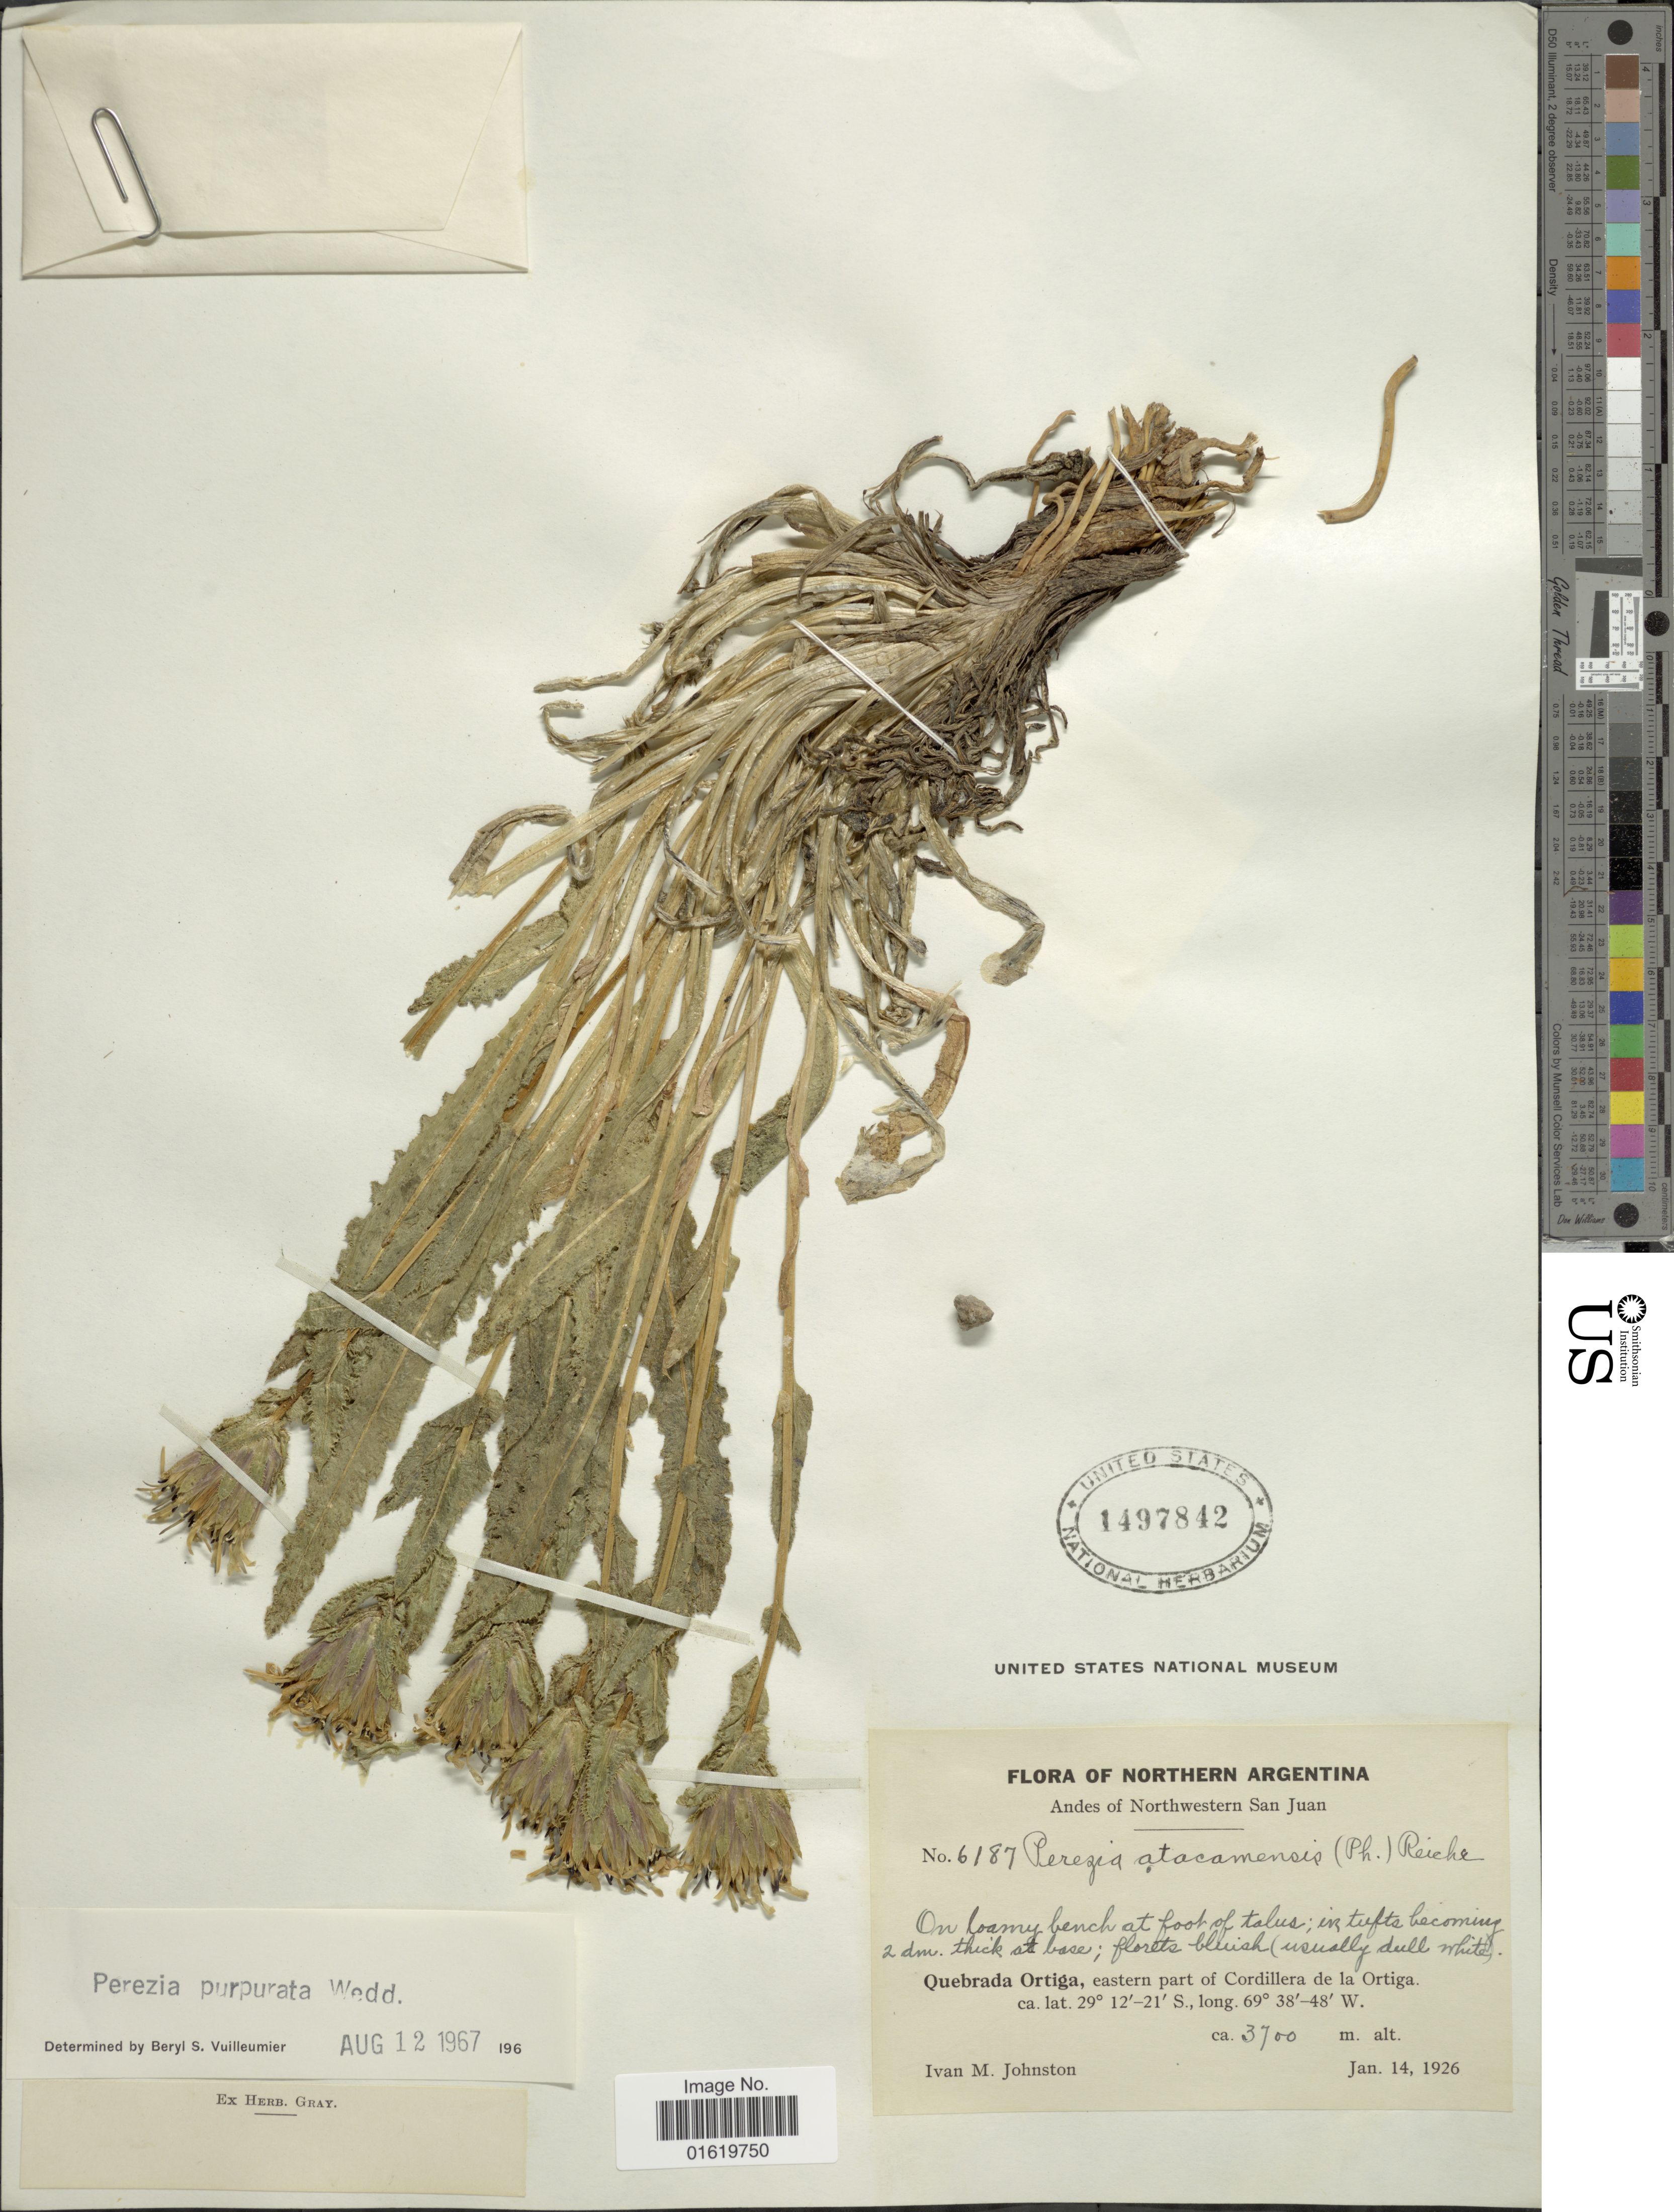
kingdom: Plantae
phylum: Tracheophyta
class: Magnoliopsida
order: Asterales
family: Asteraceae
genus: Perezia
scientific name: Perezia purpurata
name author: Wedd.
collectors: I.M. Johnston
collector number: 6187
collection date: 1926-01-14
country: Argentina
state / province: San Juan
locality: Northern Argentina. Andes of Northwestern San Juan. Quebrada Ortiga, eastern part of Cordillera de la Ortiga.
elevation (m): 3700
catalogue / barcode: US 1497842